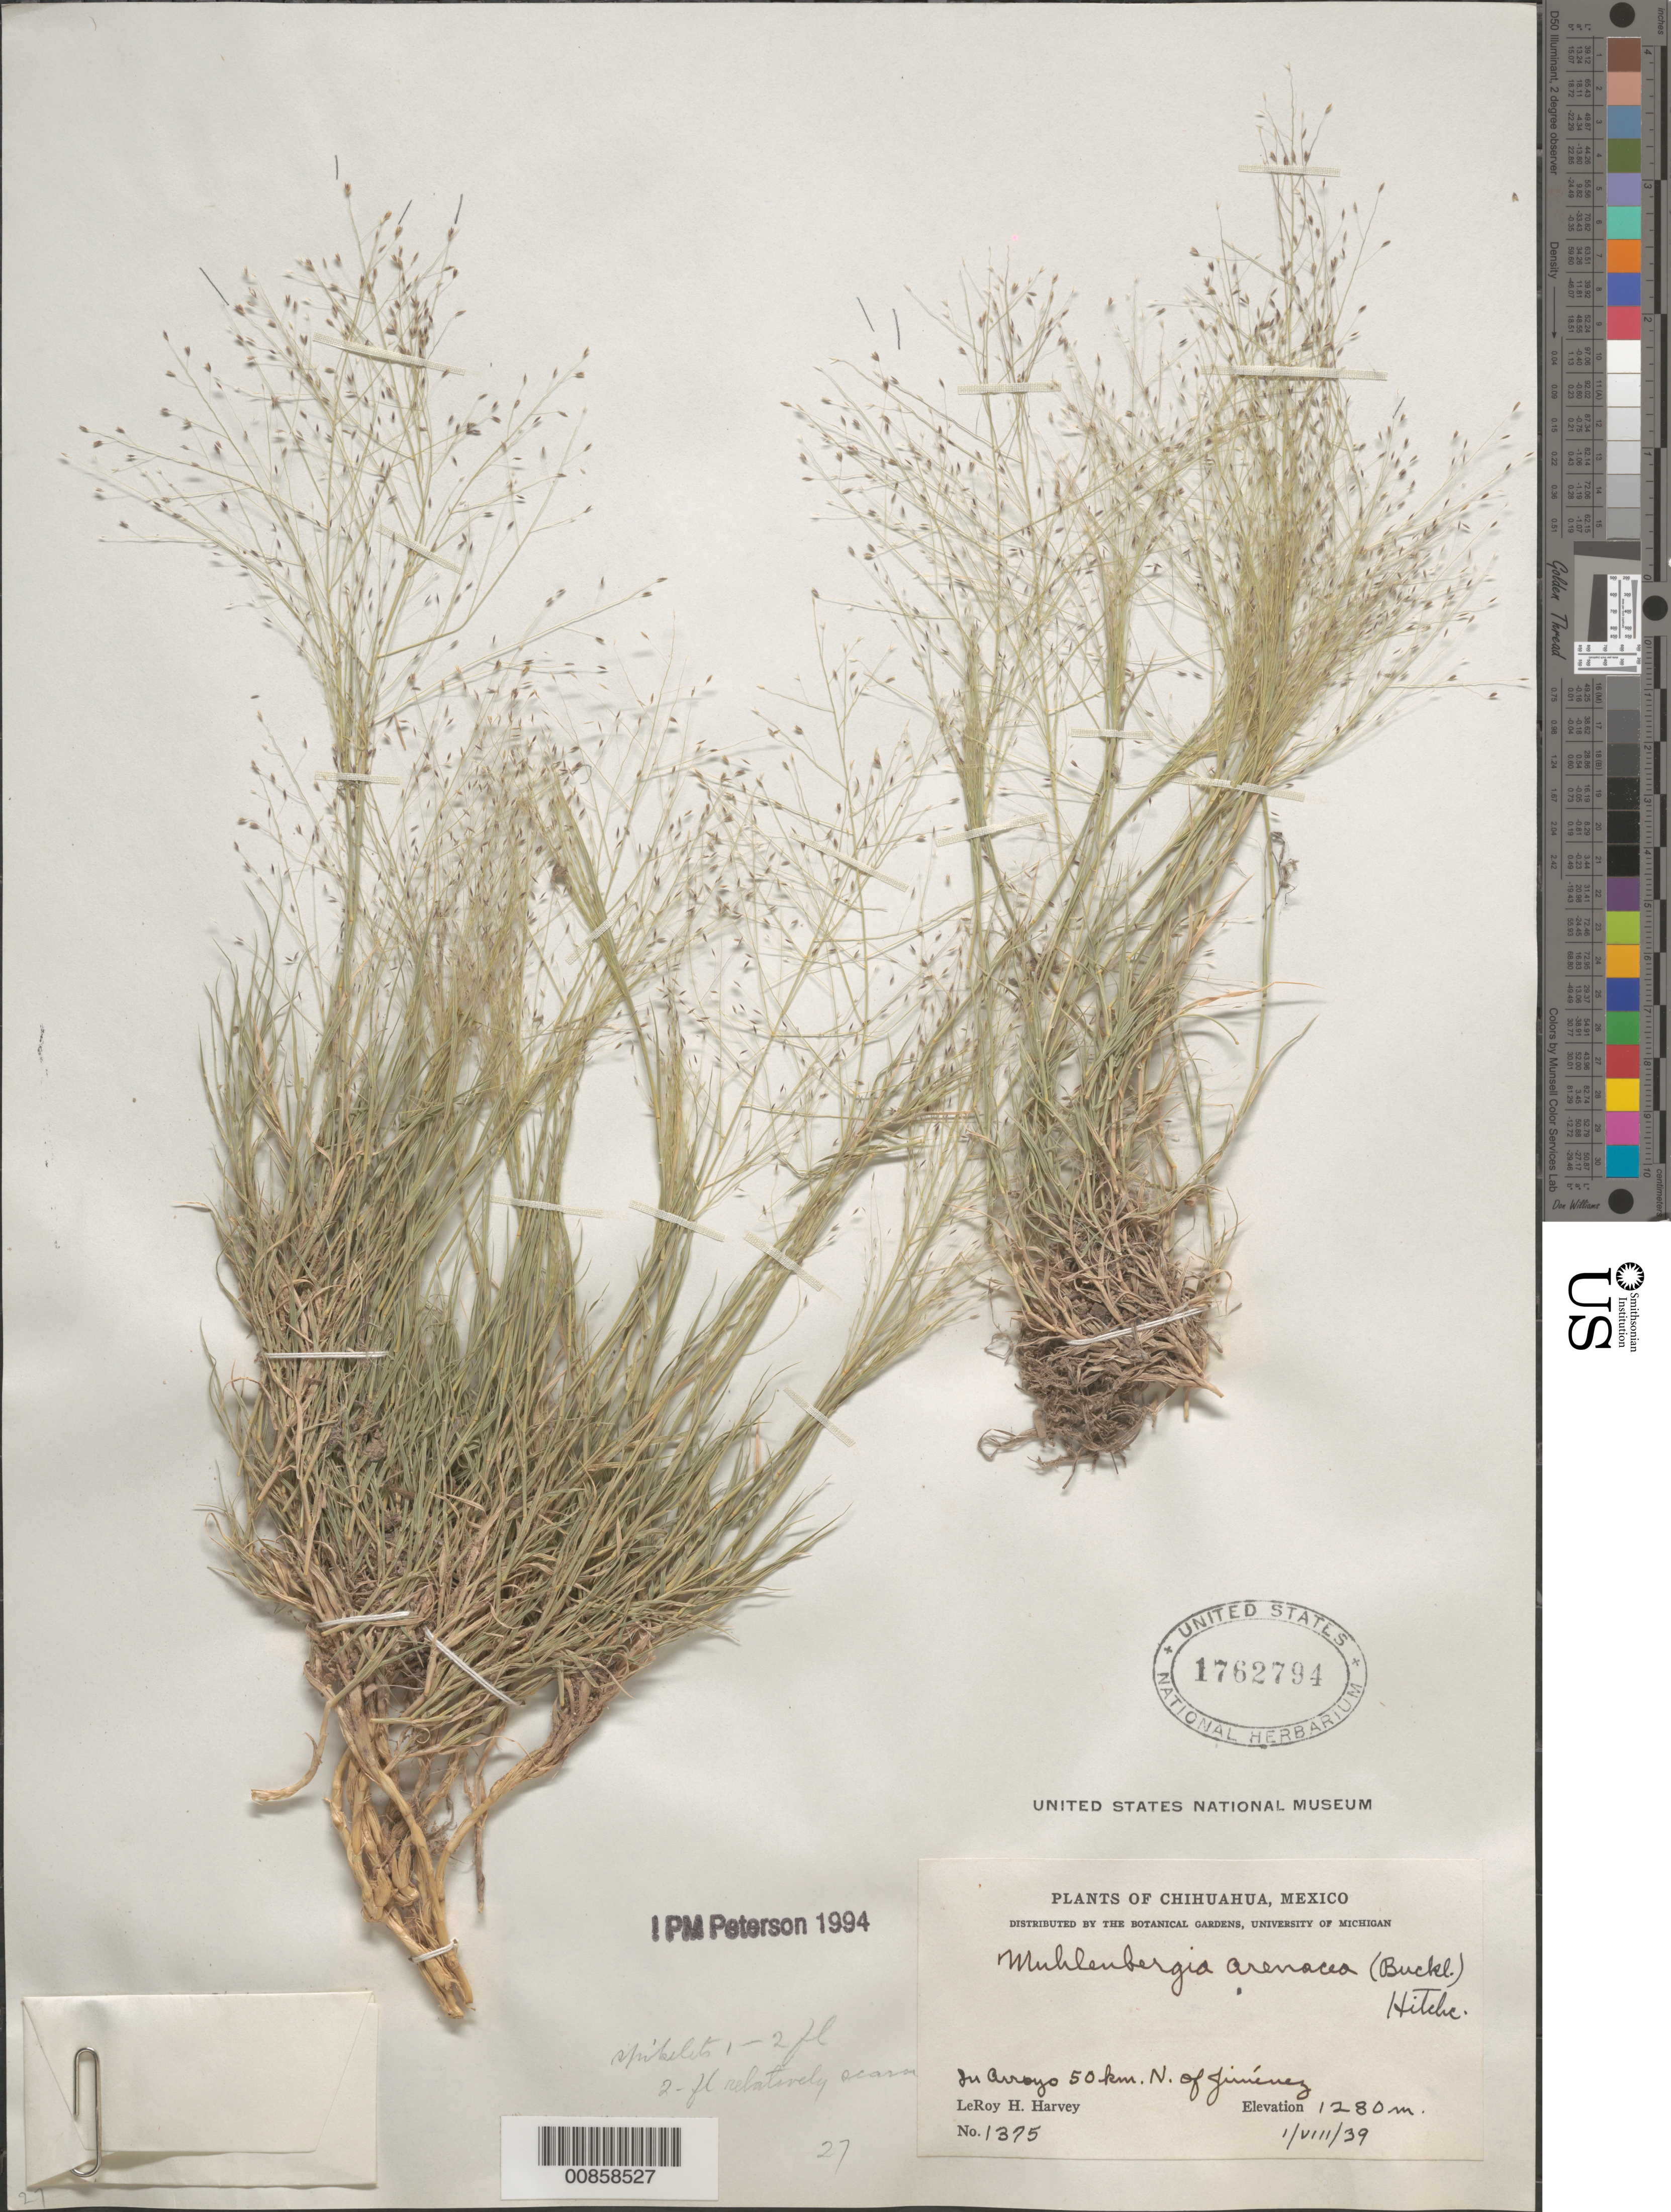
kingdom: Plantae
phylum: Tracheophyta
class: Liliopsida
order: Poales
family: Poaceae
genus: Muhlenbergia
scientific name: Muhlenbergia arenacea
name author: (Buckley) Hitchc.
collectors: L. H. Harvey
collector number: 1375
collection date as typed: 01 Aug 1939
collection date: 1939-08-01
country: Mexico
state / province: Chihuahua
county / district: Camargo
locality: In arroyo 50 km N of Jiménez, mpio. Camargo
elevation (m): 1280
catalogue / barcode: US 1762794